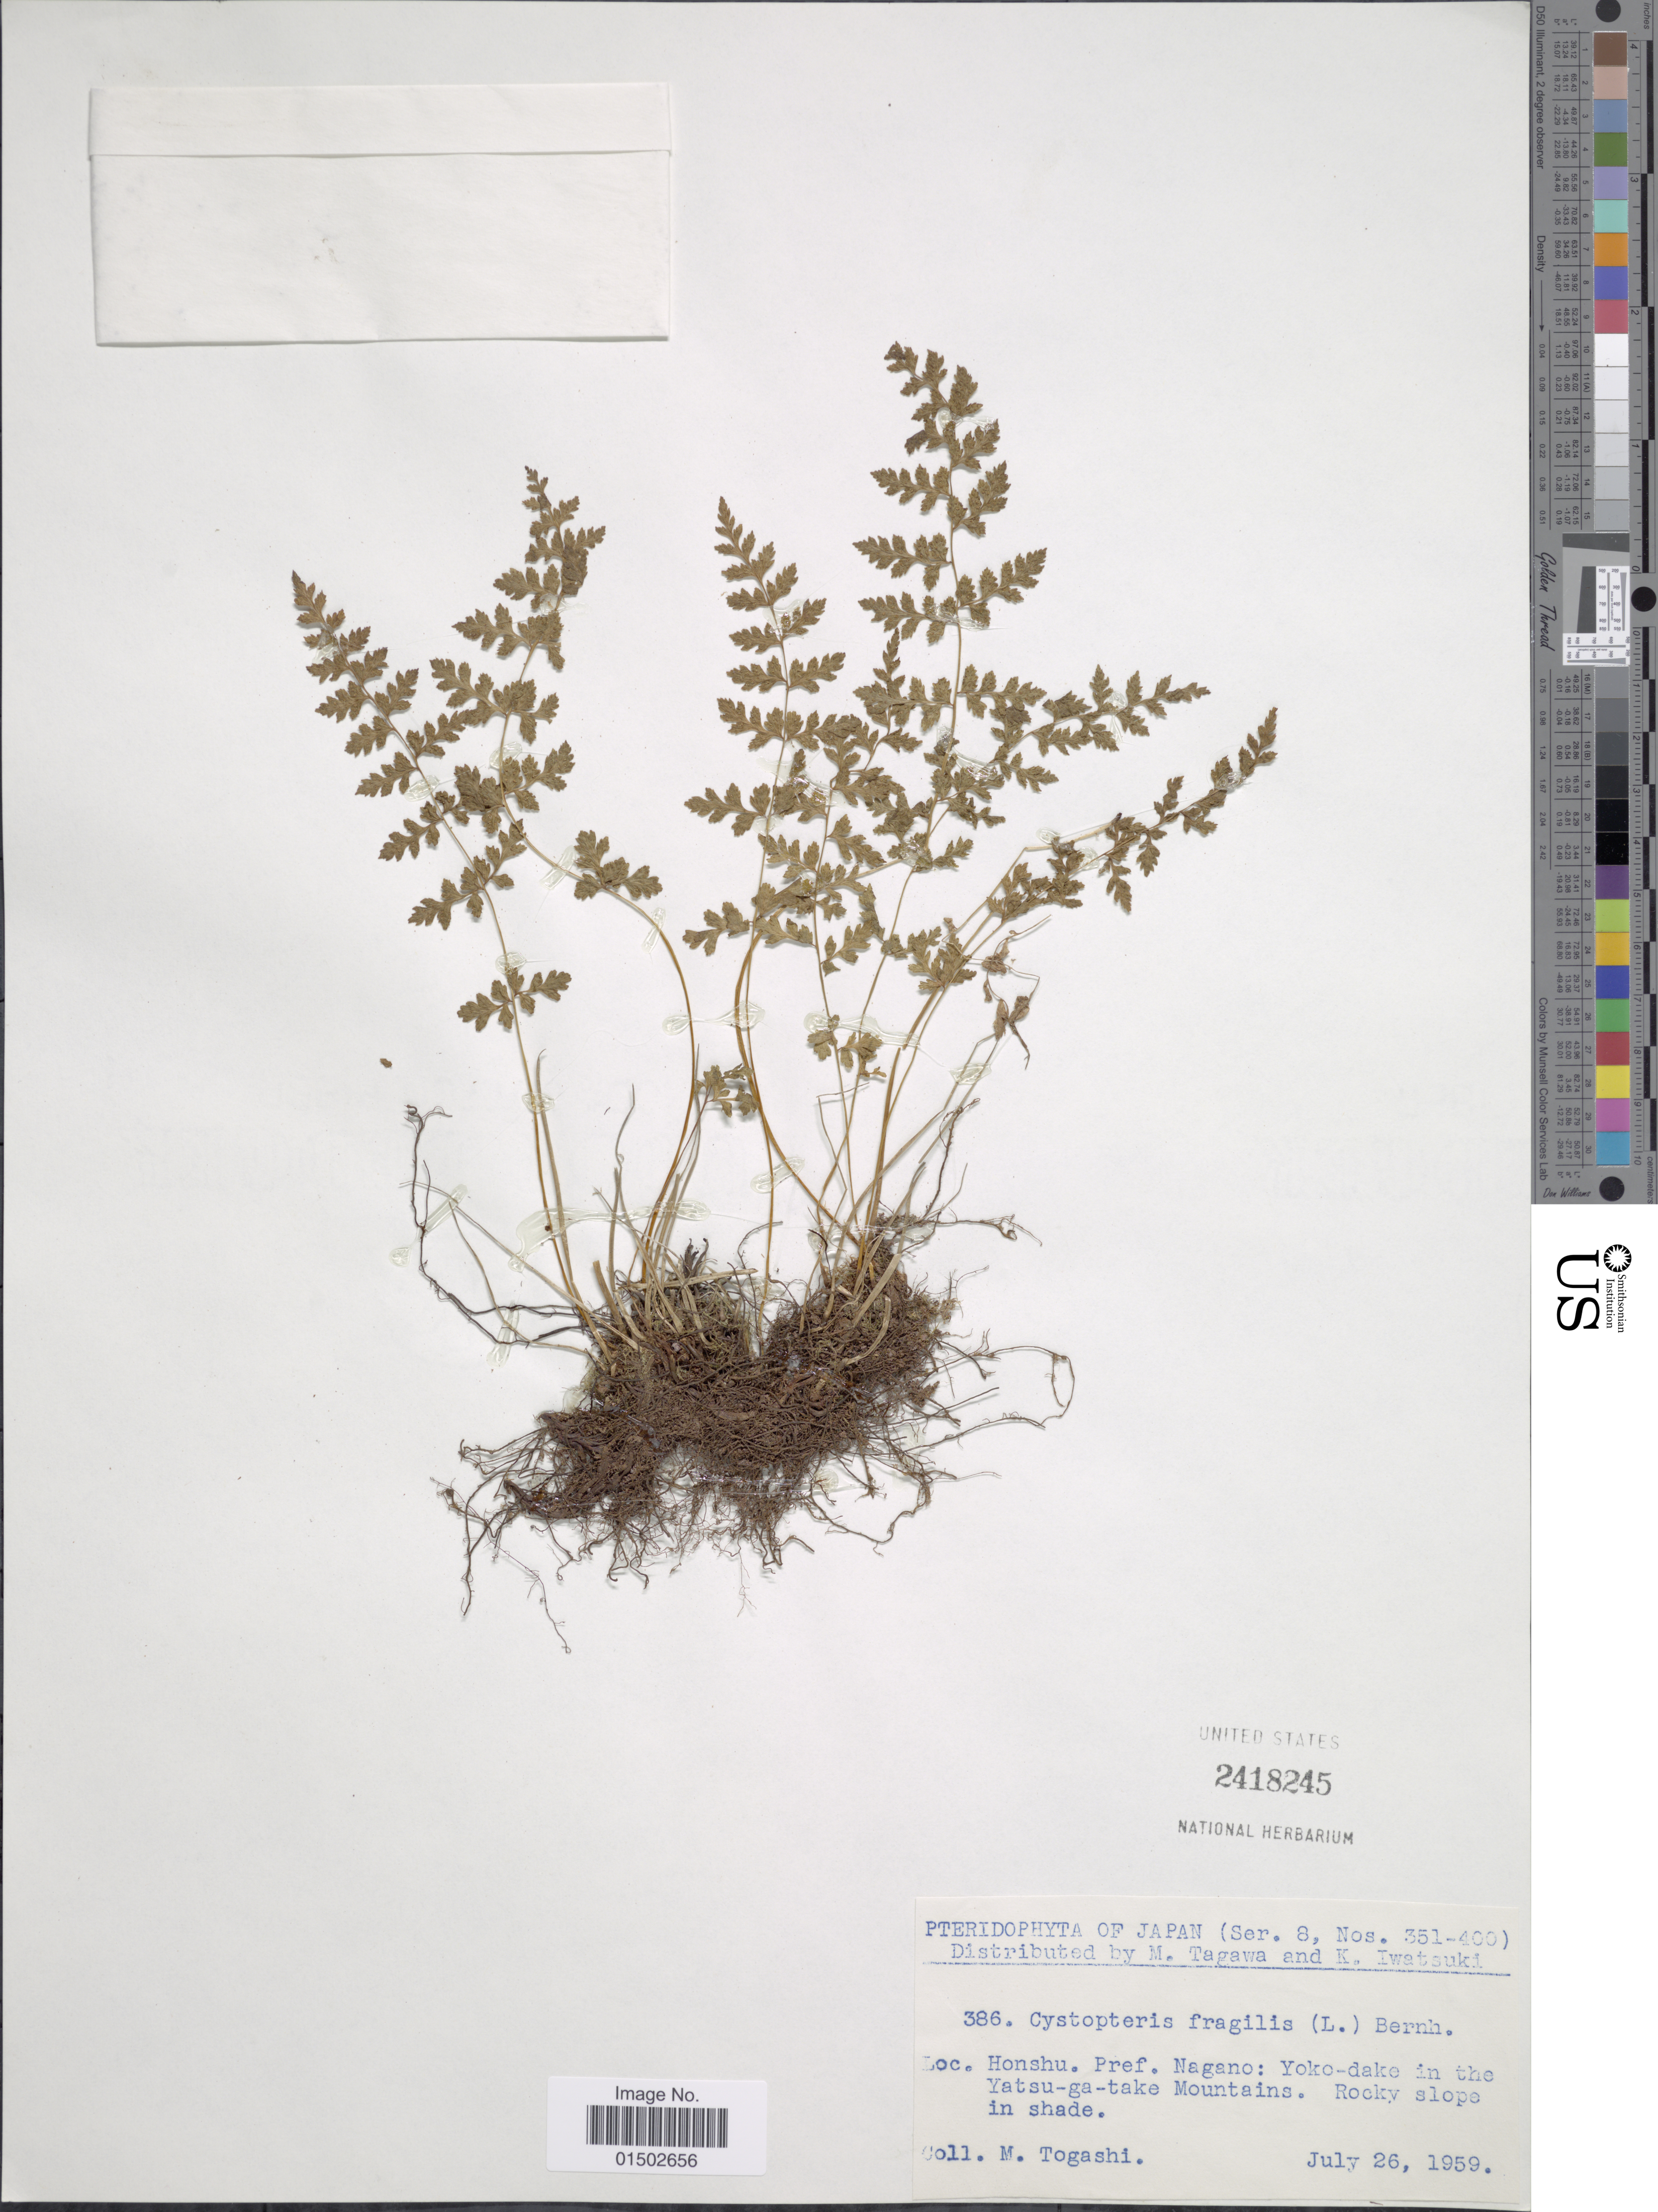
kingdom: Plantae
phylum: Tracheophyta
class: Polypodiopsida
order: Polypodiales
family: Cystopteridaceae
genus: Cystopteris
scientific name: Cystopteris fragilis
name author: (L.) Bernh.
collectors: M. Togashi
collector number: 386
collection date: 1959-07-26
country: Japan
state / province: Nagano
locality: Honshu. Pref. Nagano: Yoko- dake in the Yatsu- ga- take Mountains.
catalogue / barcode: US 2418245